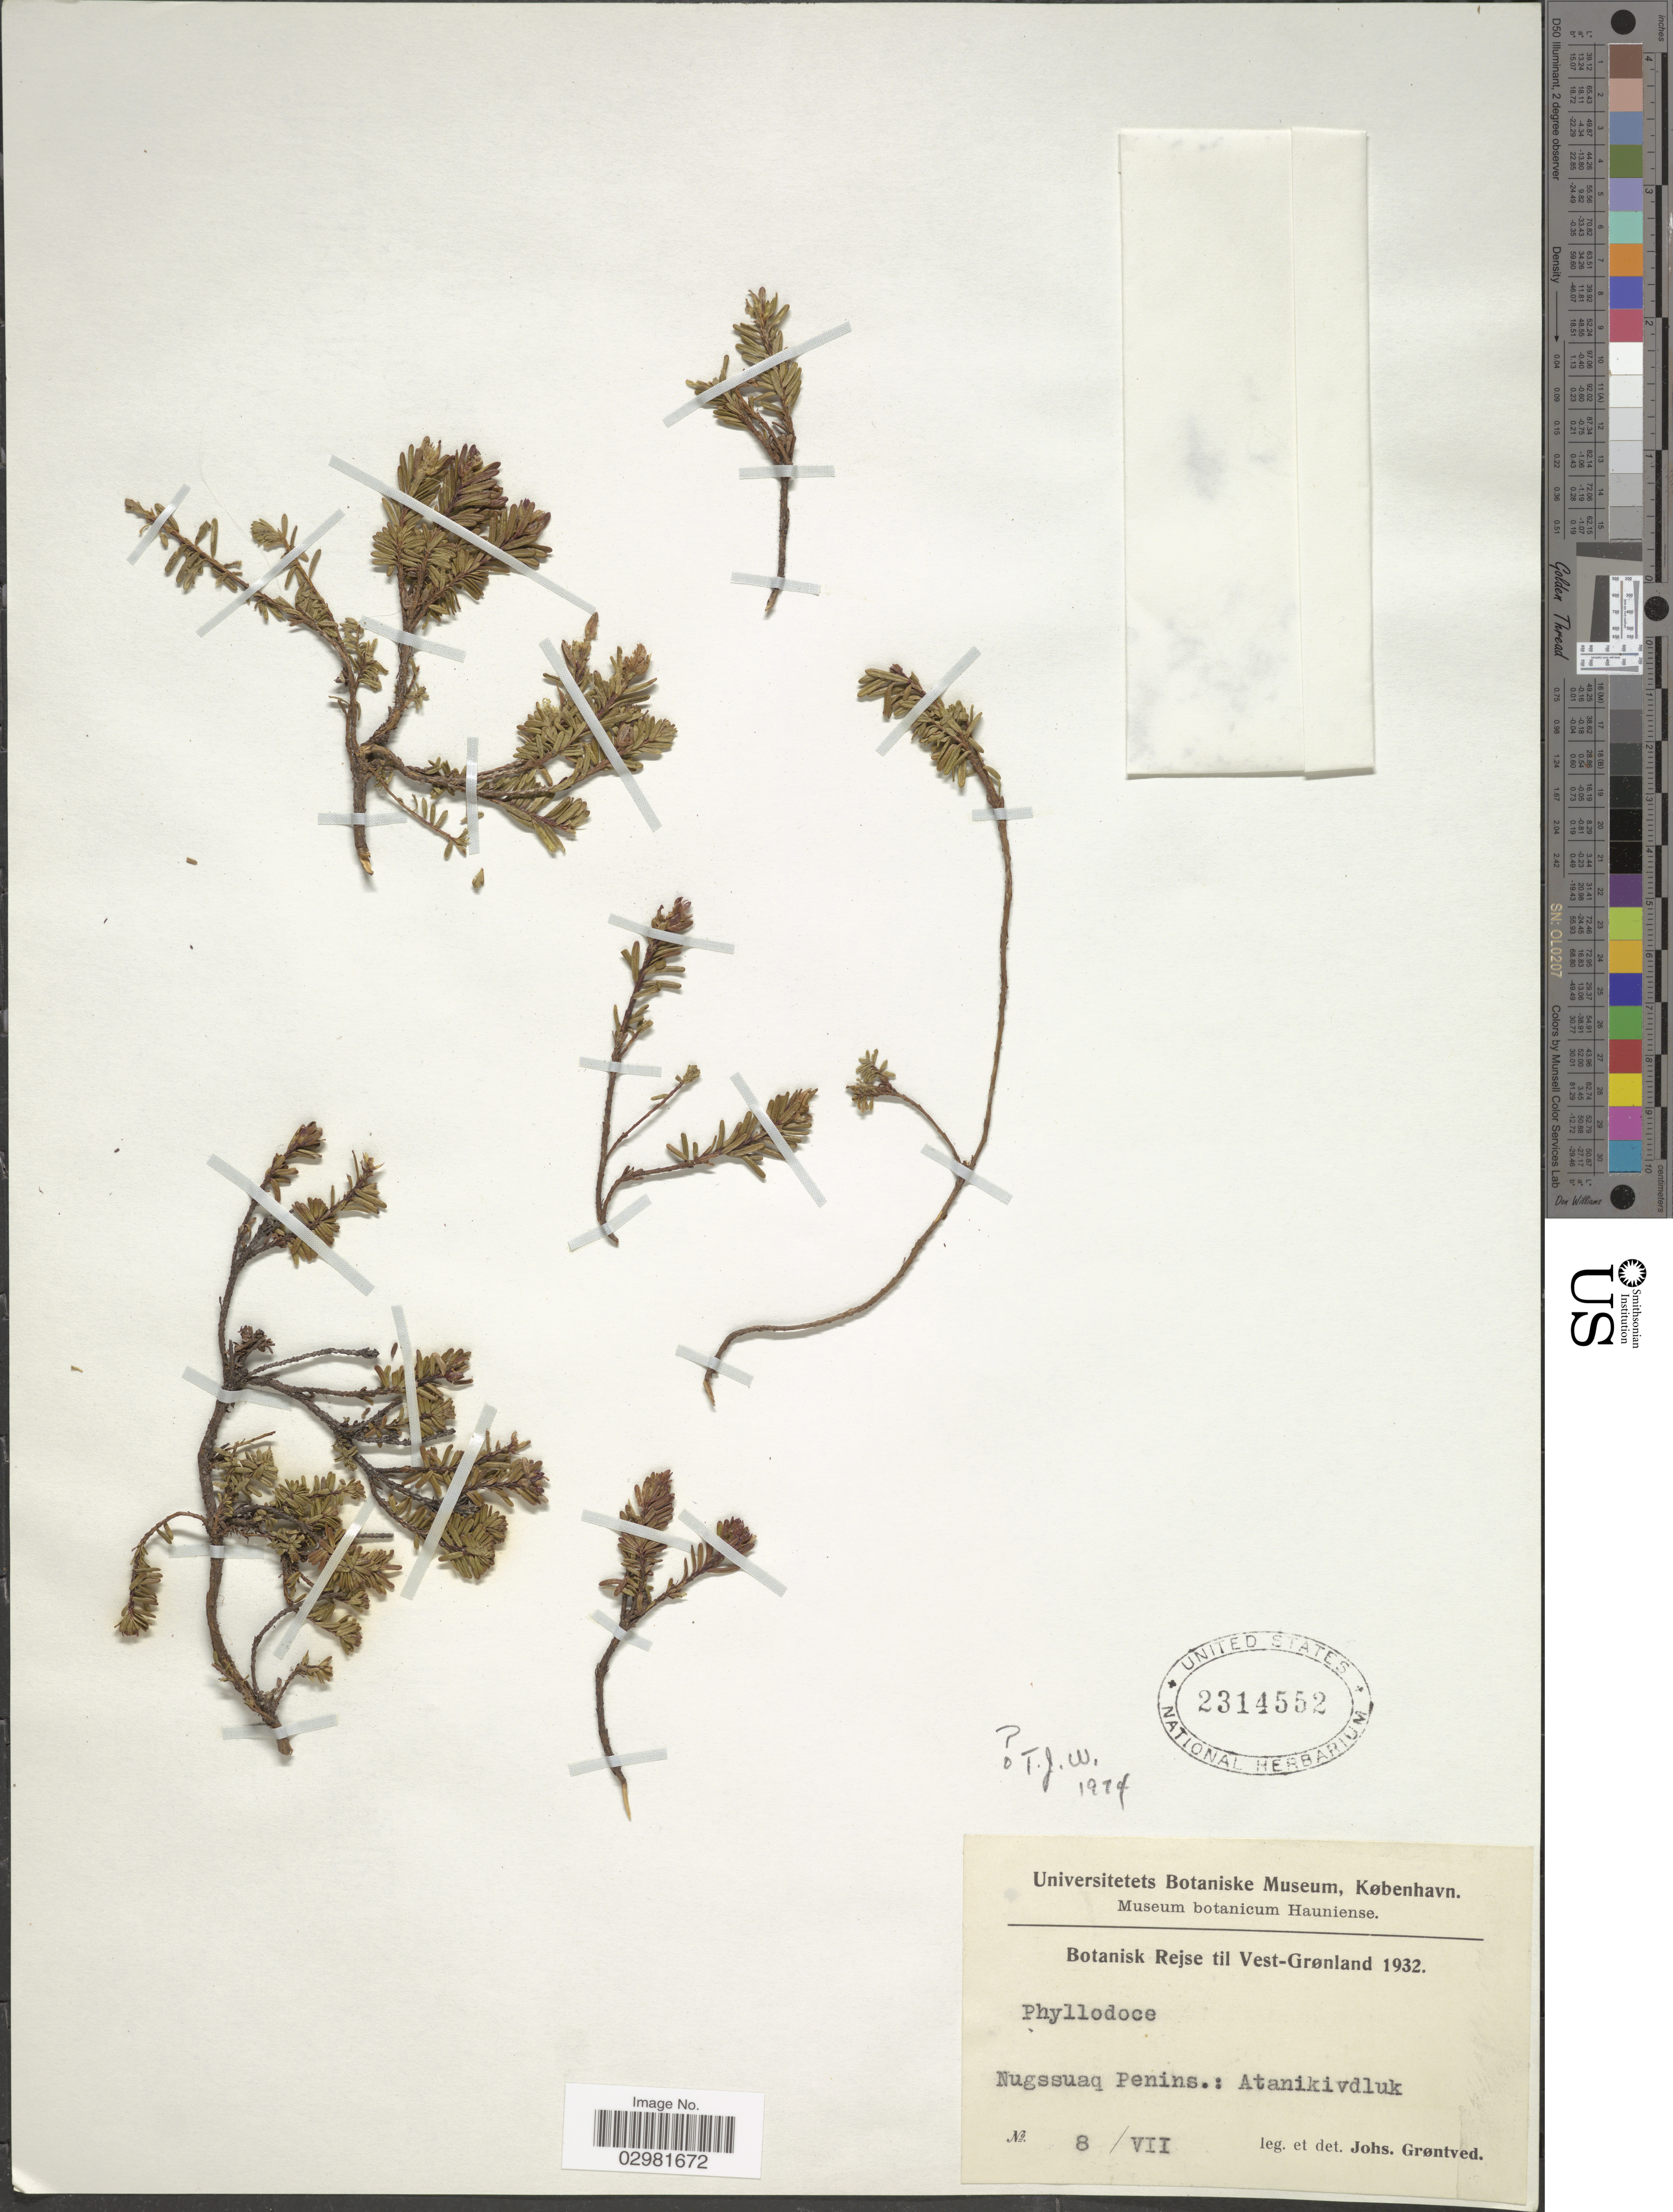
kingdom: Plantae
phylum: Tracheophyta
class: Magnoliopsida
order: Ericales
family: Ericaceae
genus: Phyllodoce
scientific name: Phyllodoce sp.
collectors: J. Grøntved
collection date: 1932-07-08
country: Greenland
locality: Vest-Grønland. Nugssuaq Penins.: Atanikivdluk.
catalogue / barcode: US 2314552